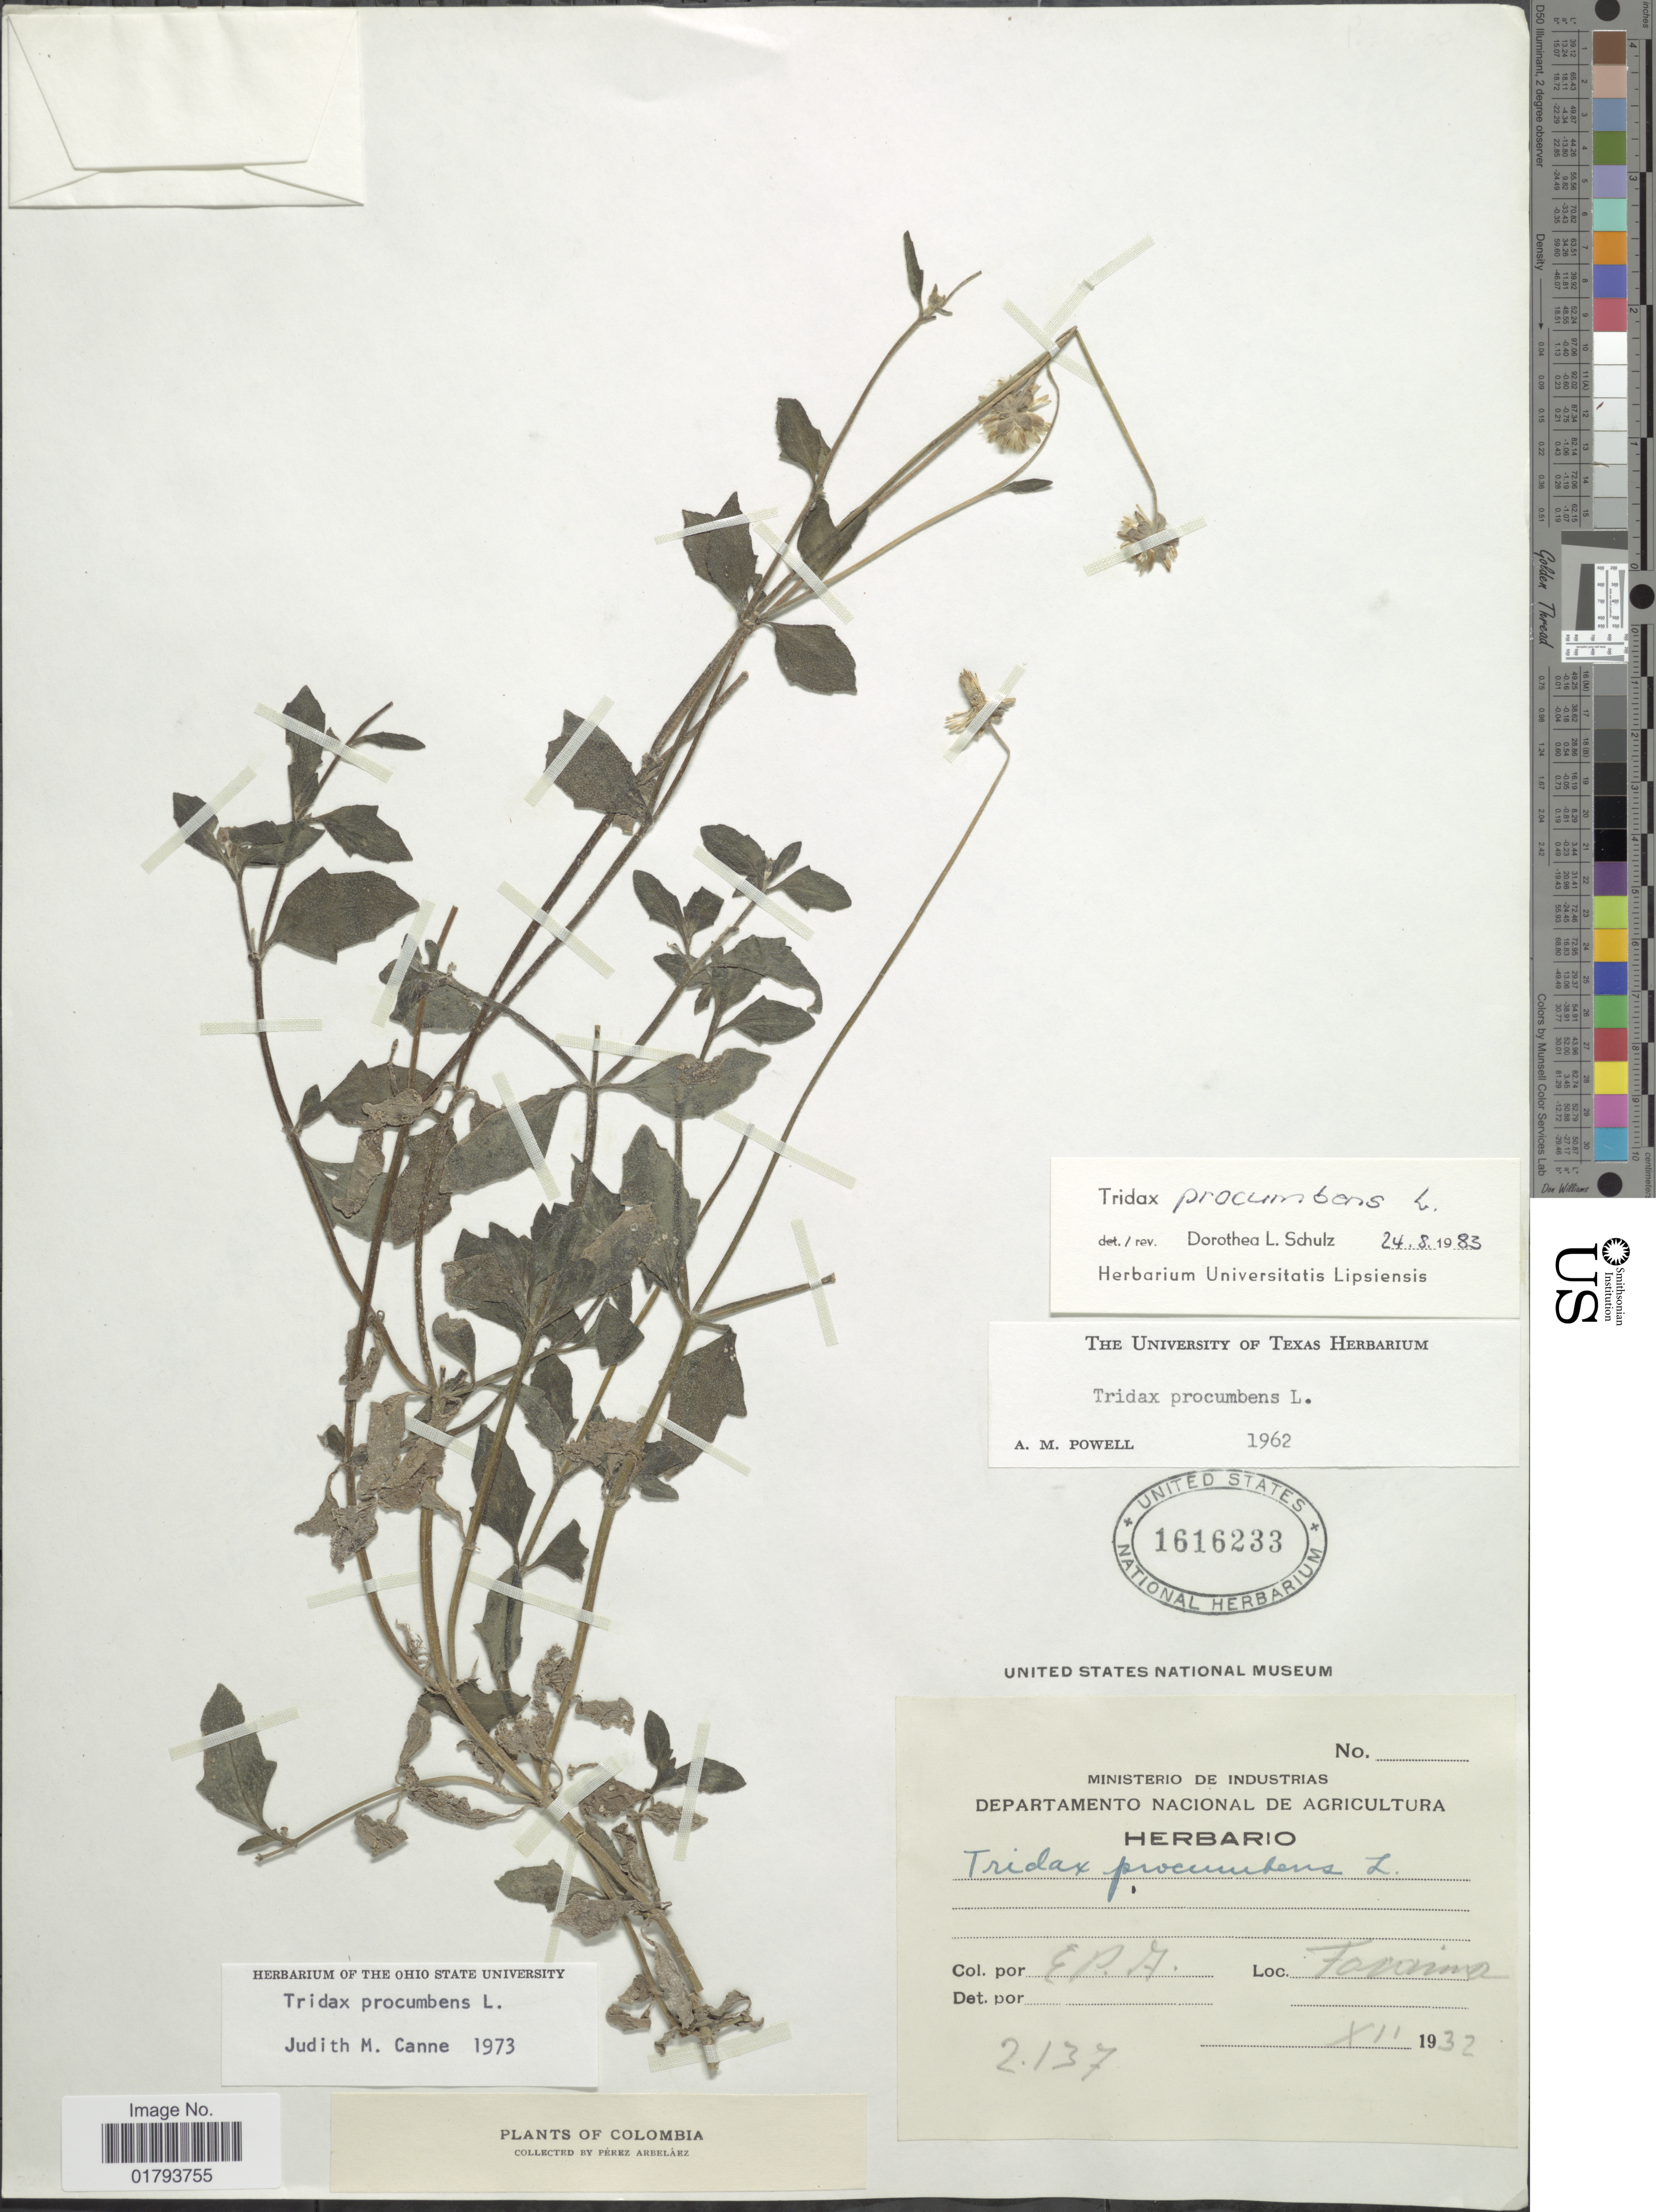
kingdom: Plantae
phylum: Tracheophyta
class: Magnoliopsida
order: Asterales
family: Asteraceae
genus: Tridax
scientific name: Tridax procumbens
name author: L.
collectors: E. P. A.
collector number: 2137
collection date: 1932-12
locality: Facaima [interpreted]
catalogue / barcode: US 1616233